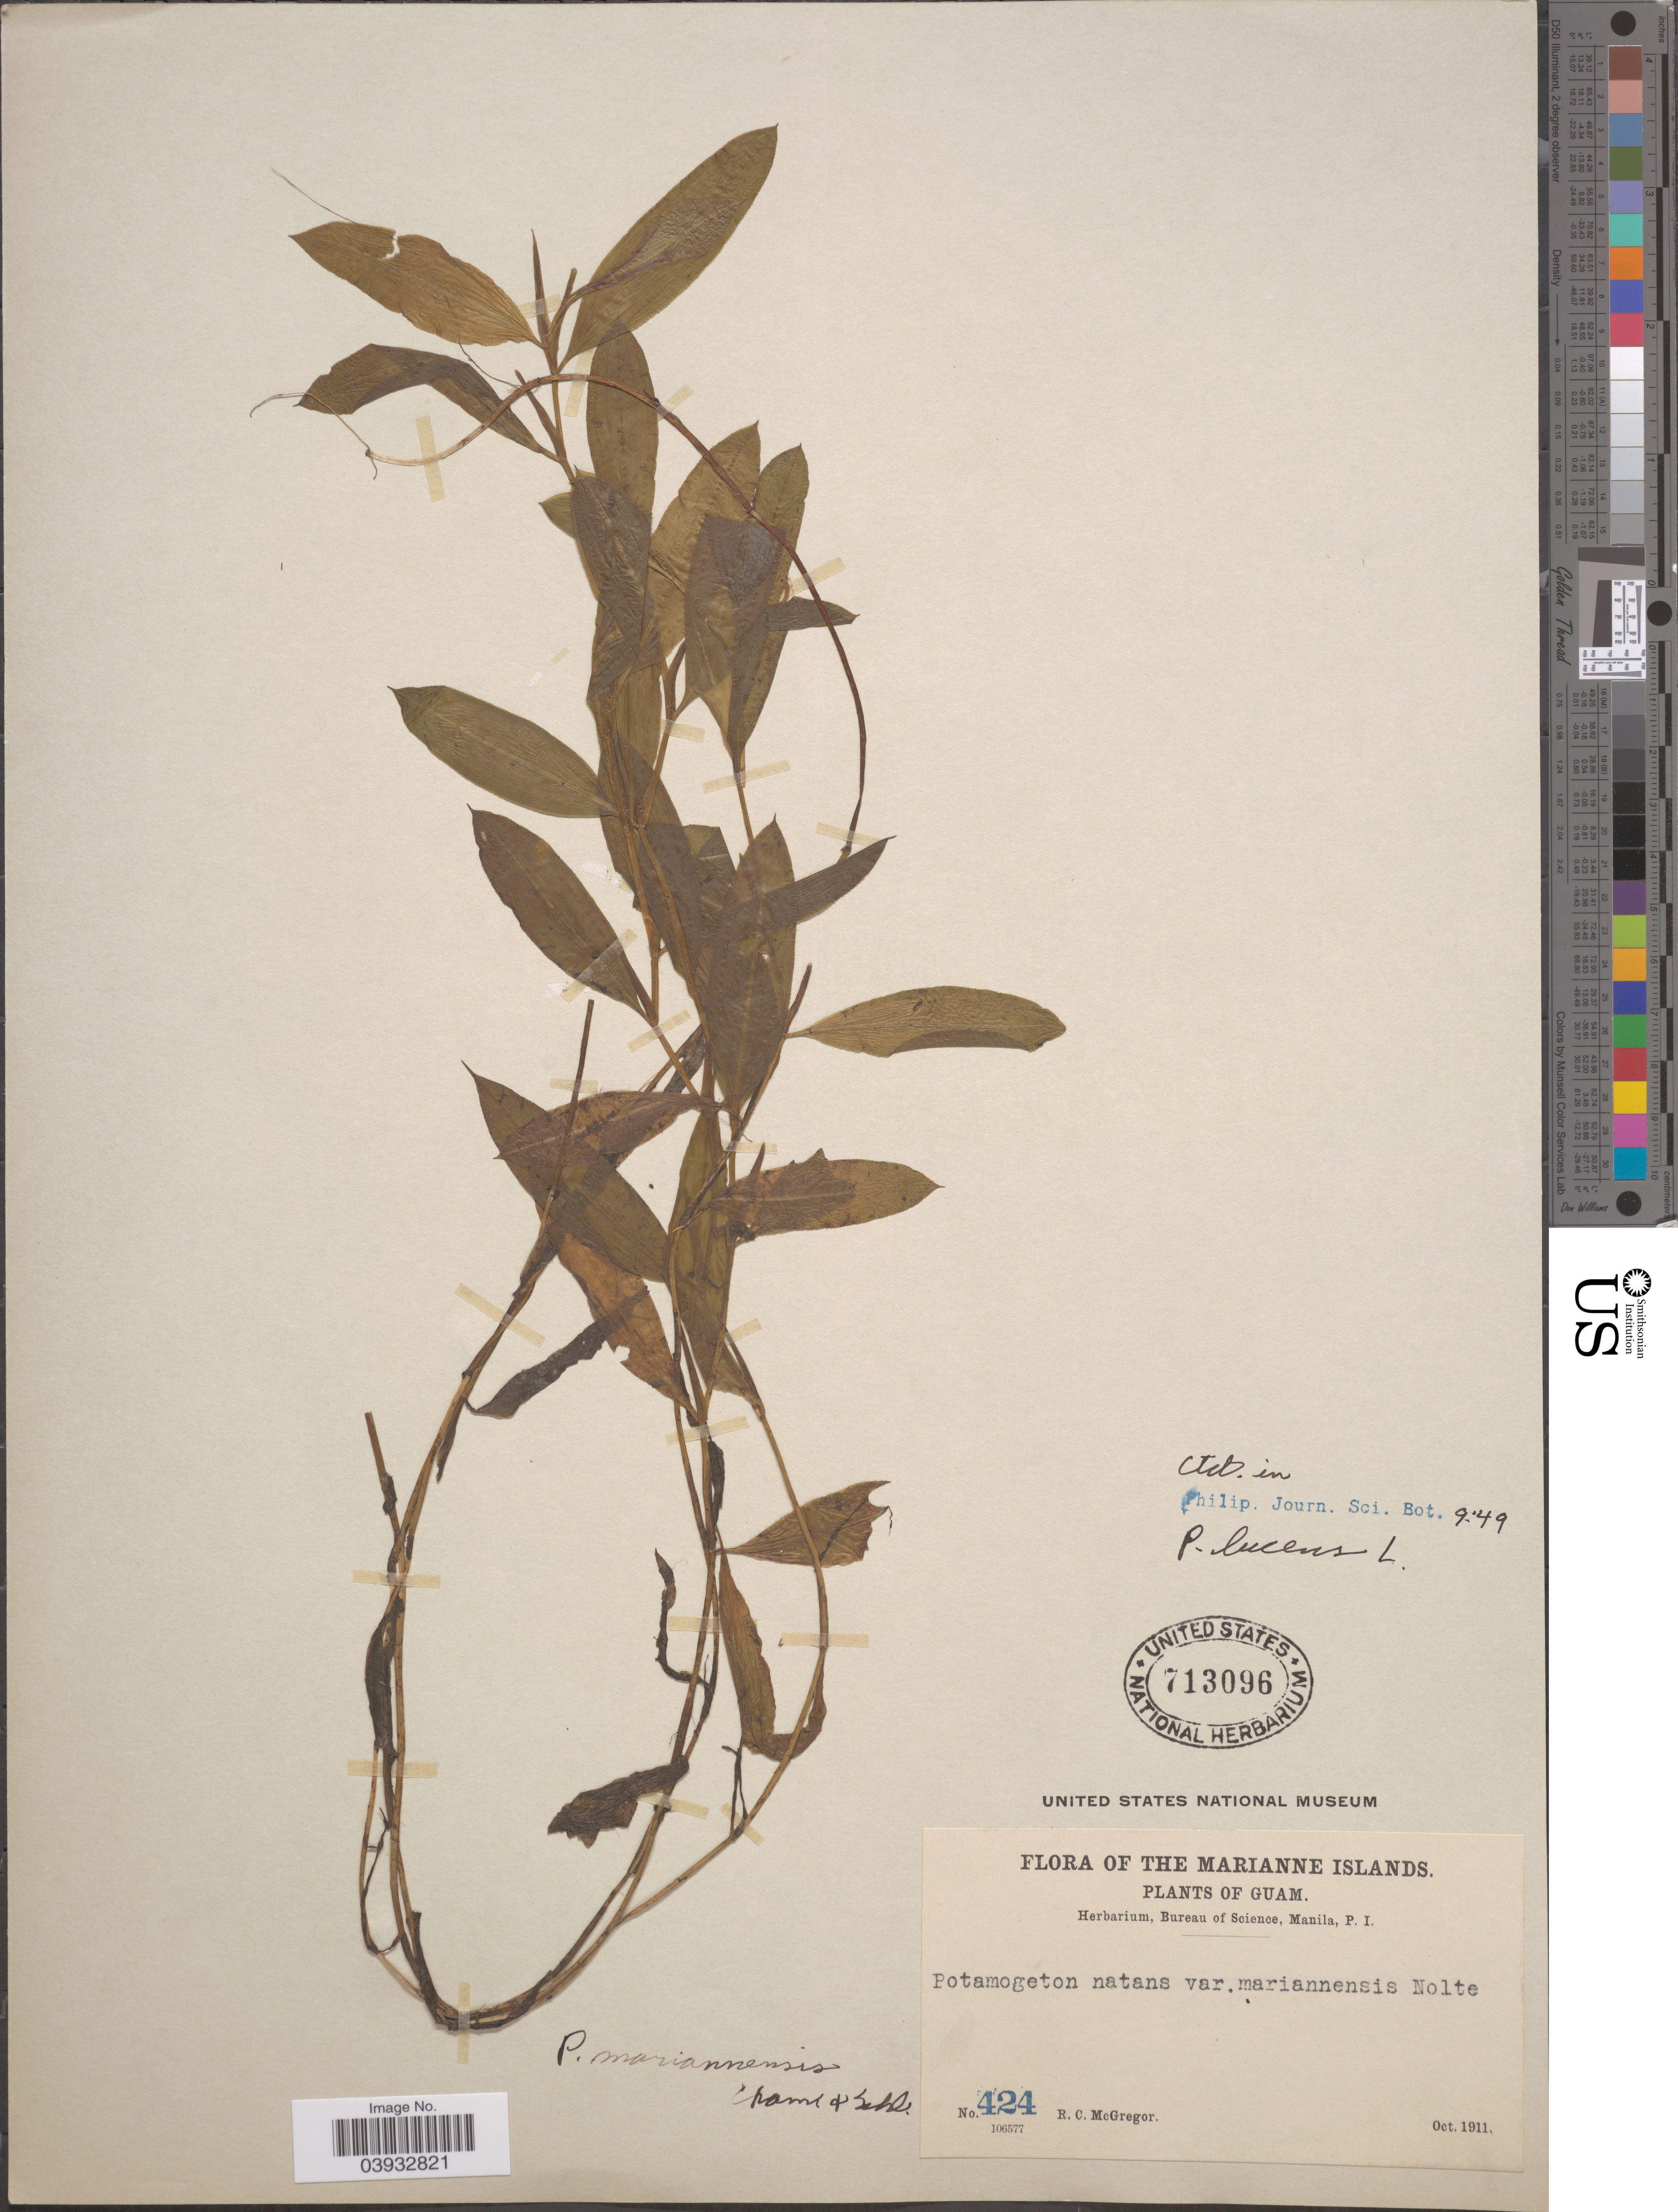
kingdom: Plantae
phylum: Tracheophyta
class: Liliopsida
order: Alismatales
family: Potamogetonaceae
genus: Potamogeton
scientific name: Potamogeton lucens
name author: L.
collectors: R. C. McGregor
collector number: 424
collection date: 1911-10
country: Guam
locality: Marianne Islands.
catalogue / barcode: US 713096